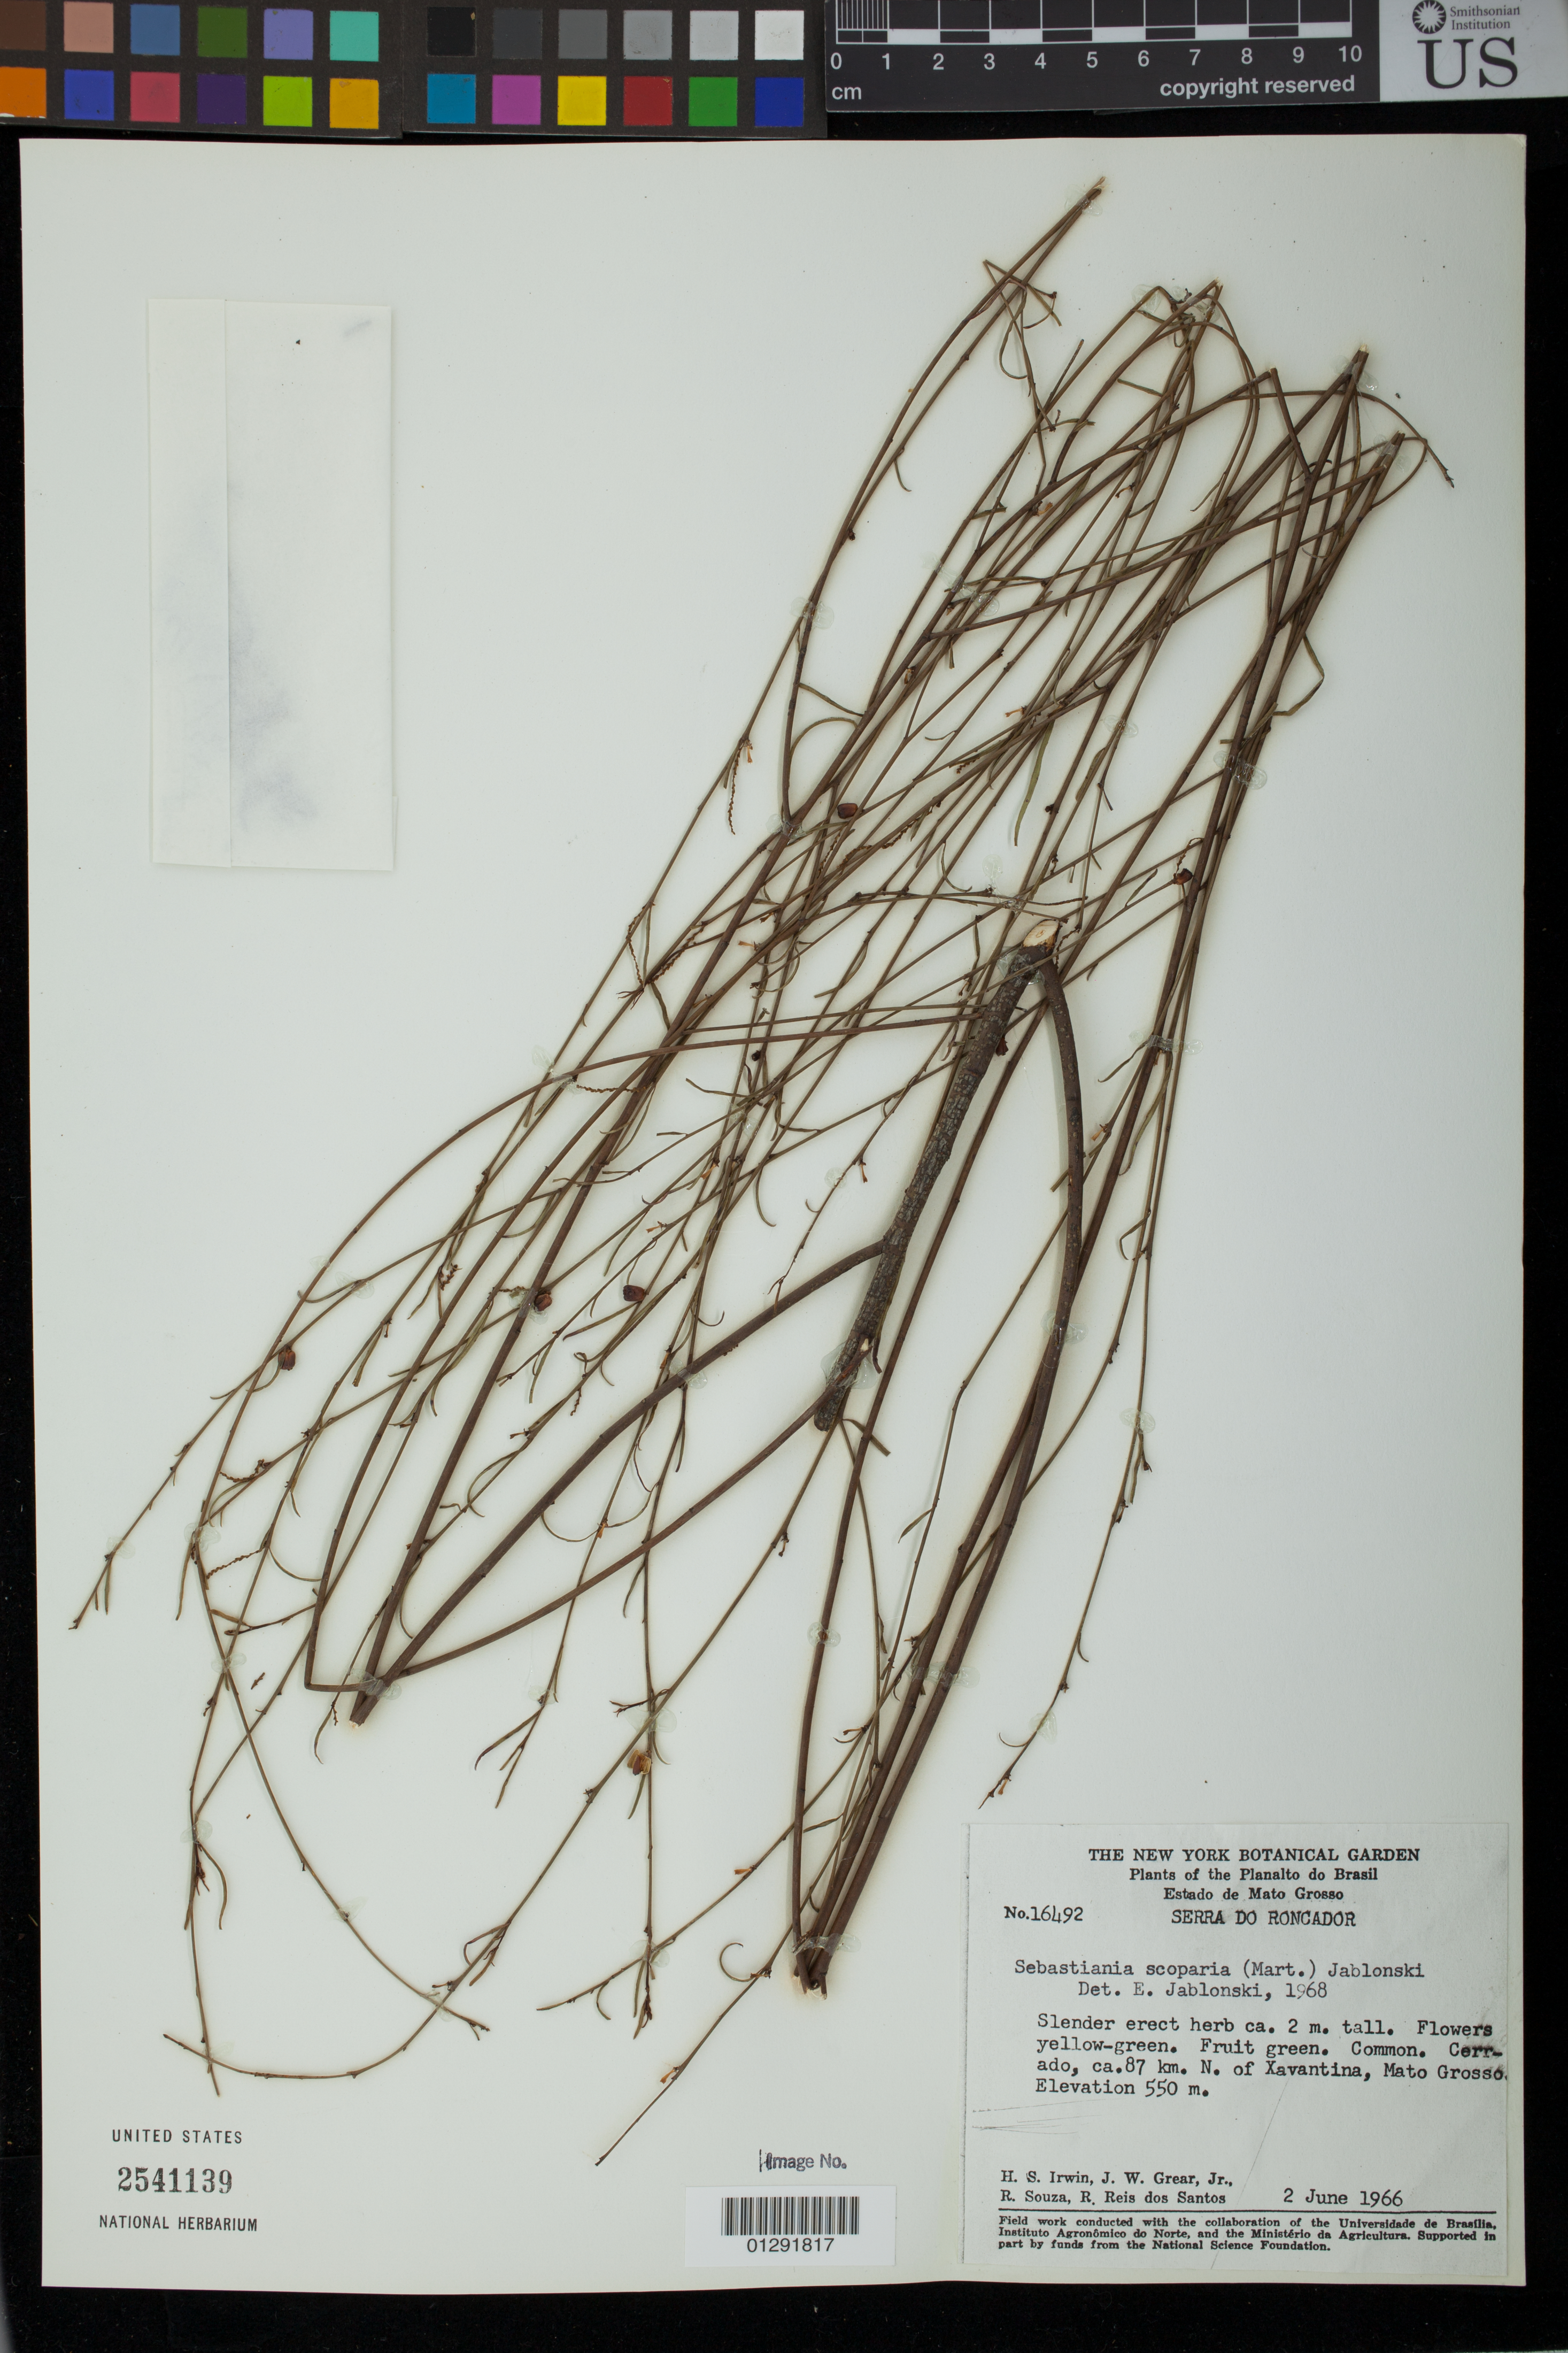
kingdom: Plantae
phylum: Tracheophyta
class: Magnoliopsida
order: Malpighiales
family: Euphorbiaceae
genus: Sebastiania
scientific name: Sebastiania scoparia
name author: (Mart.) Jablonski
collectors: H. Irwin, J. W. Grear, R. Souza & R. Reis dos Santos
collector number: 16492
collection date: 1966-06-02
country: Brazil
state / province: Mato Grosso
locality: Cerrado, ca. 87 km. N. of Zavantina, Mato Grosso.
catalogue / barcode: US 2541139